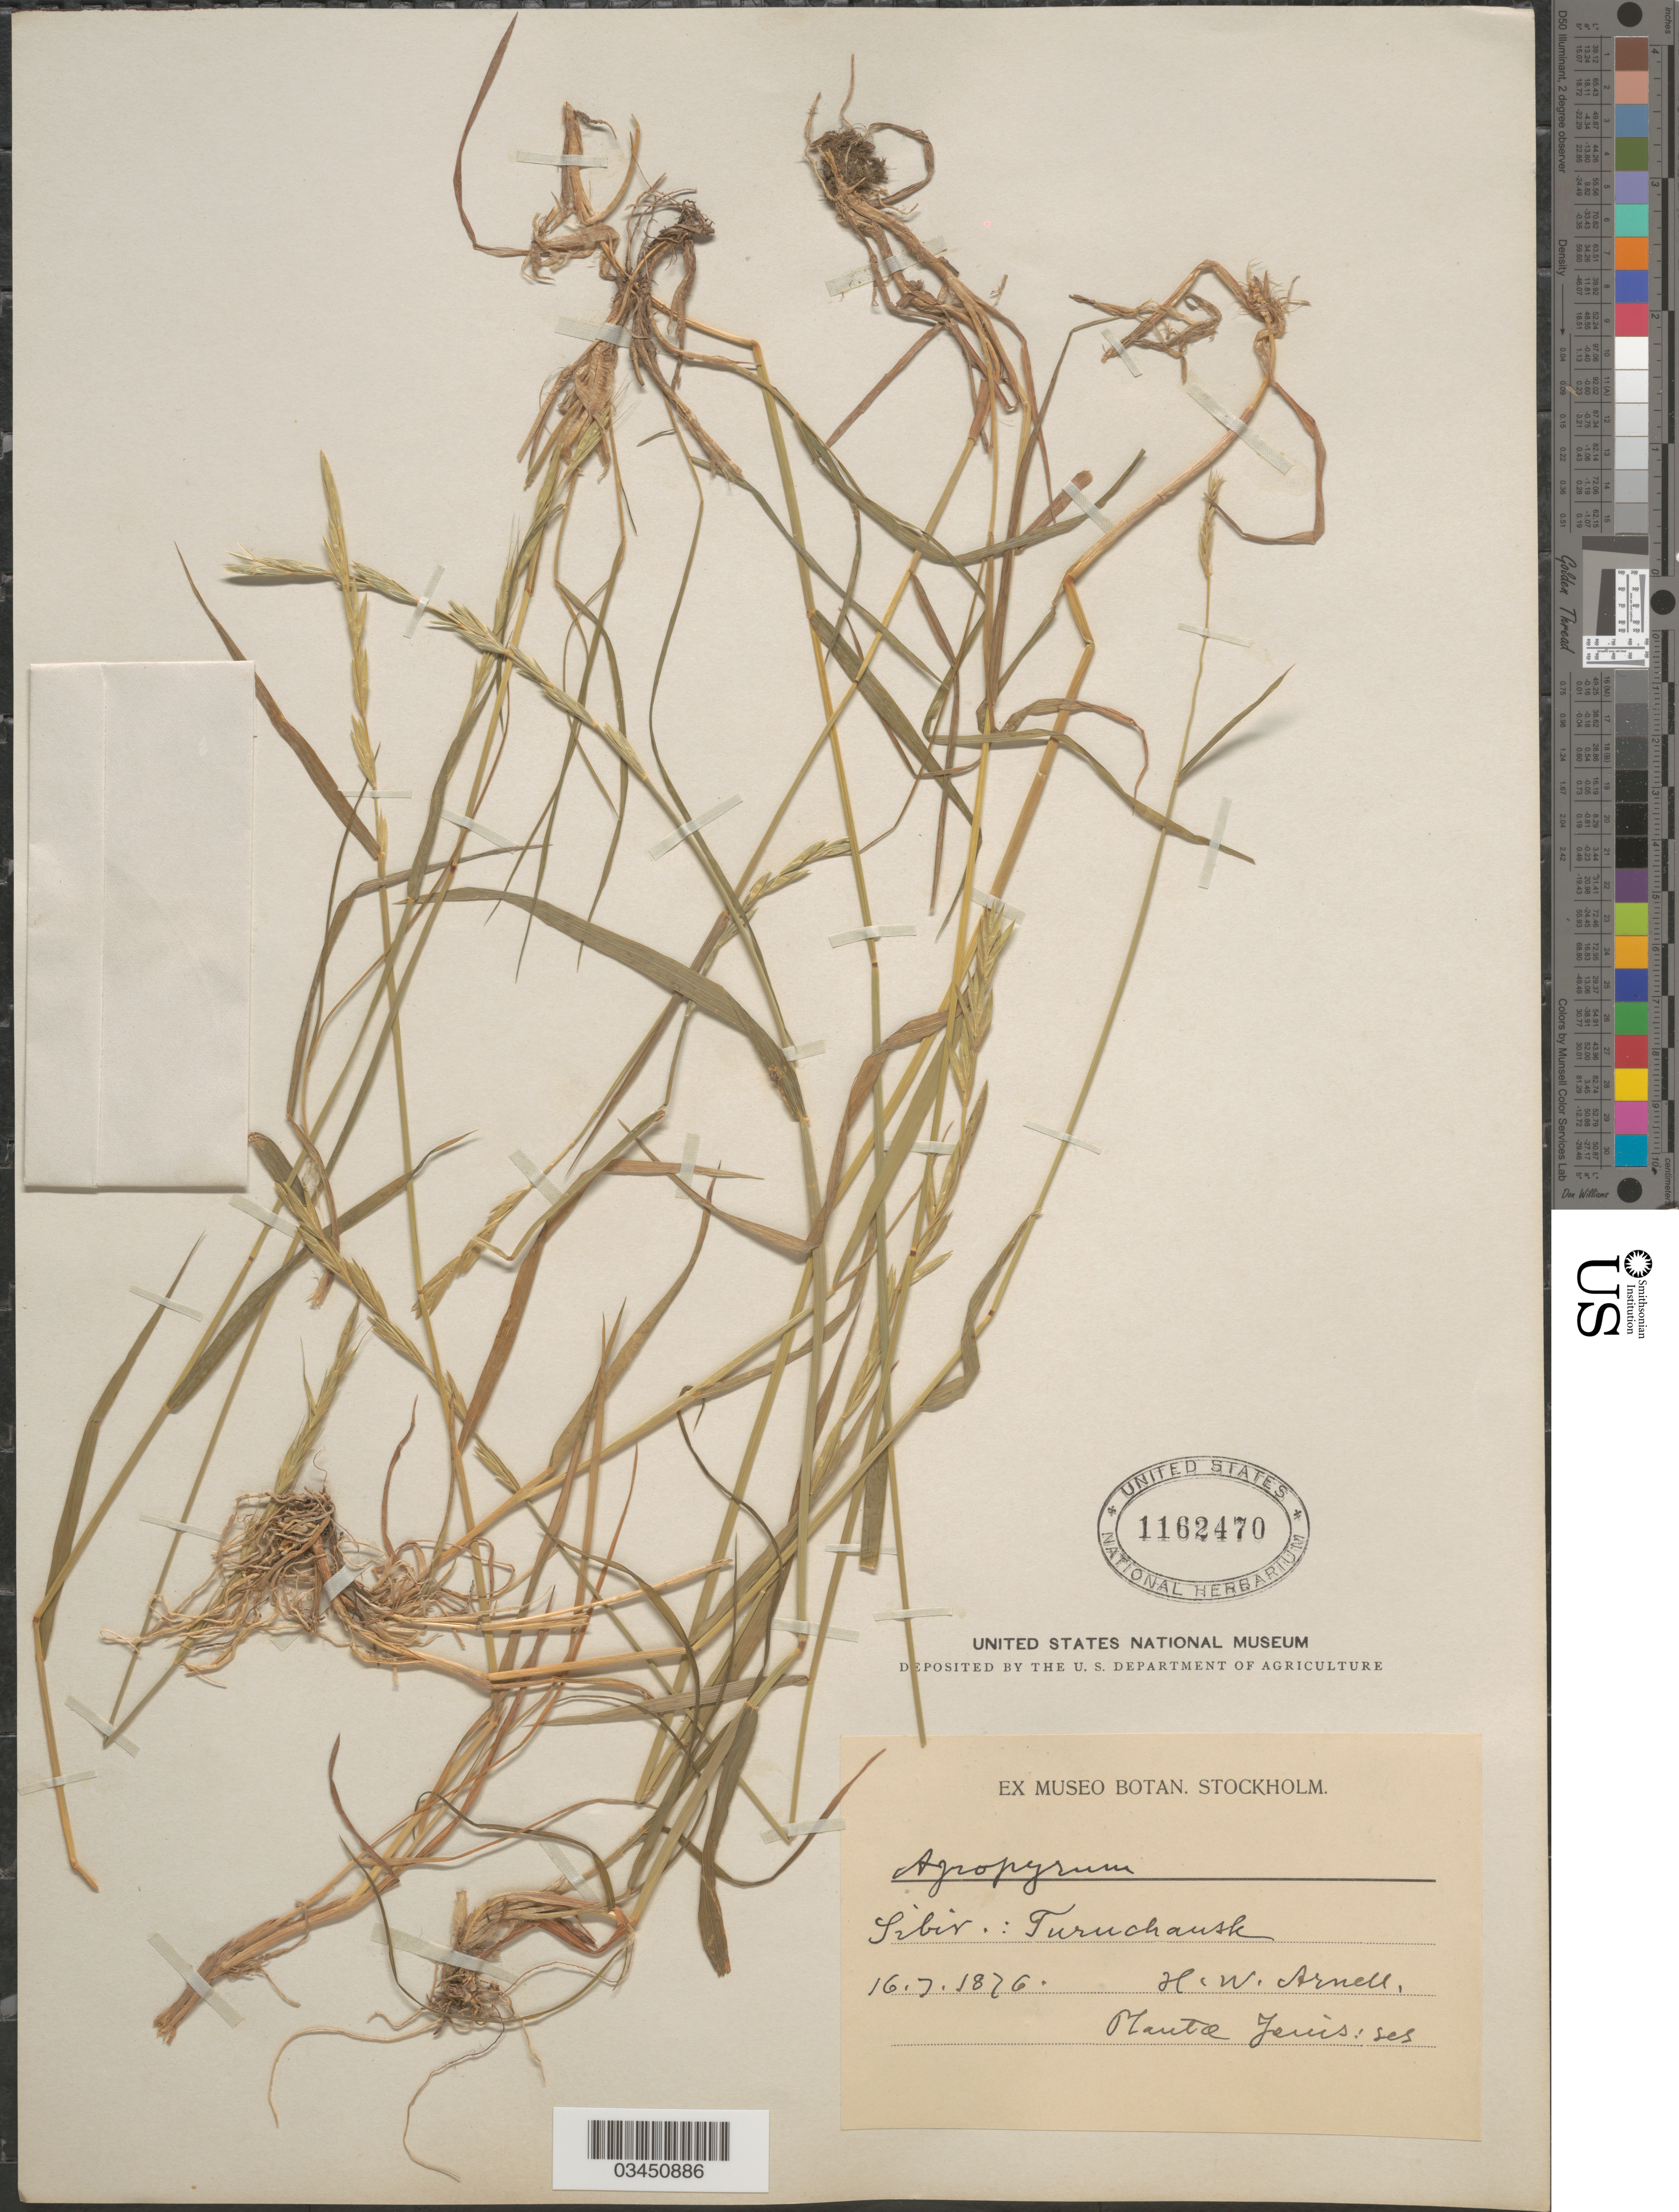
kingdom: Plantae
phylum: Tracheophyta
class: Liliopsida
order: Poales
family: Poaceae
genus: Elymus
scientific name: Elymus sp.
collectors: H. W. Arnell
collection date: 1876-07-16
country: Russian Federation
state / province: Krasnoyarsk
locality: Sibir.: Turuchansk. Jenisises.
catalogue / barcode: US 1162470